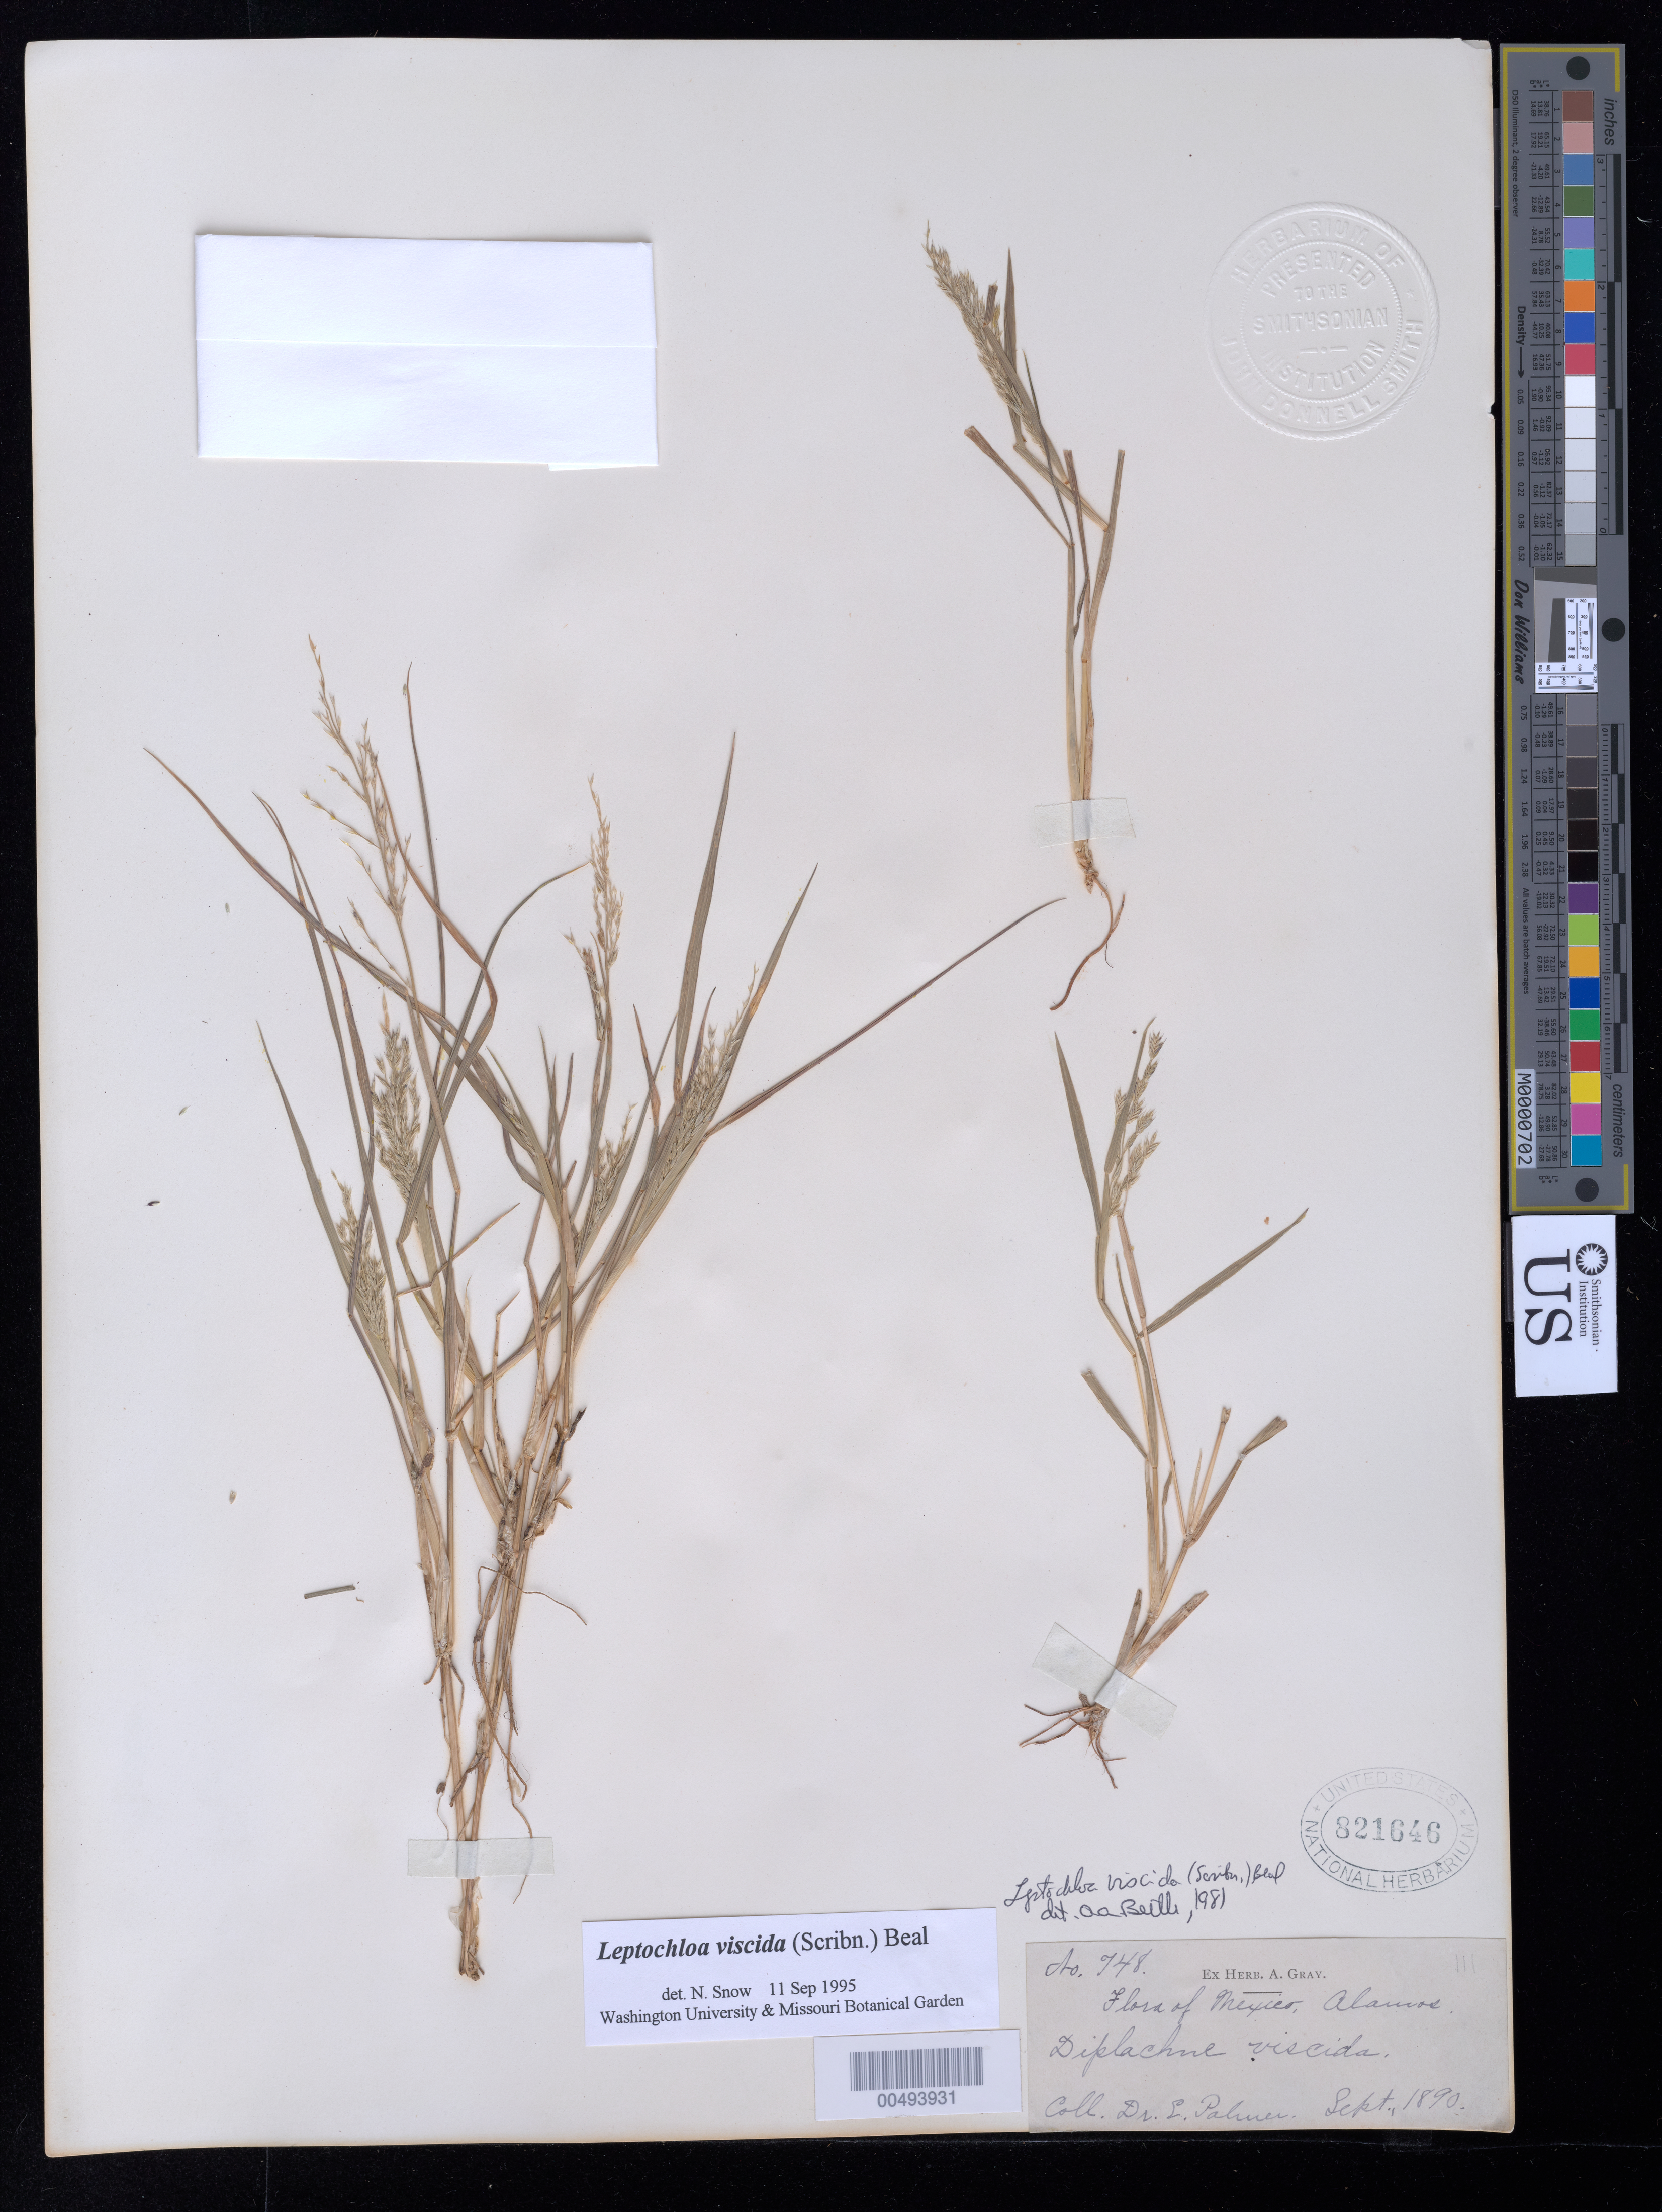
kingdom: Plantae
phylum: Tracheophyta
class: Liliopsida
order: Poales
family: Poaceae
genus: Leptochloa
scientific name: Leptochloa viscida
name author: (Scribn.) W.J. Beal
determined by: Beetle, Alan A.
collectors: E. Palmer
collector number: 748/111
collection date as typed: Sep 1890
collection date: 1890-09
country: Mexico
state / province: Sonora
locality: Alamos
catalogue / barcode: US 821646